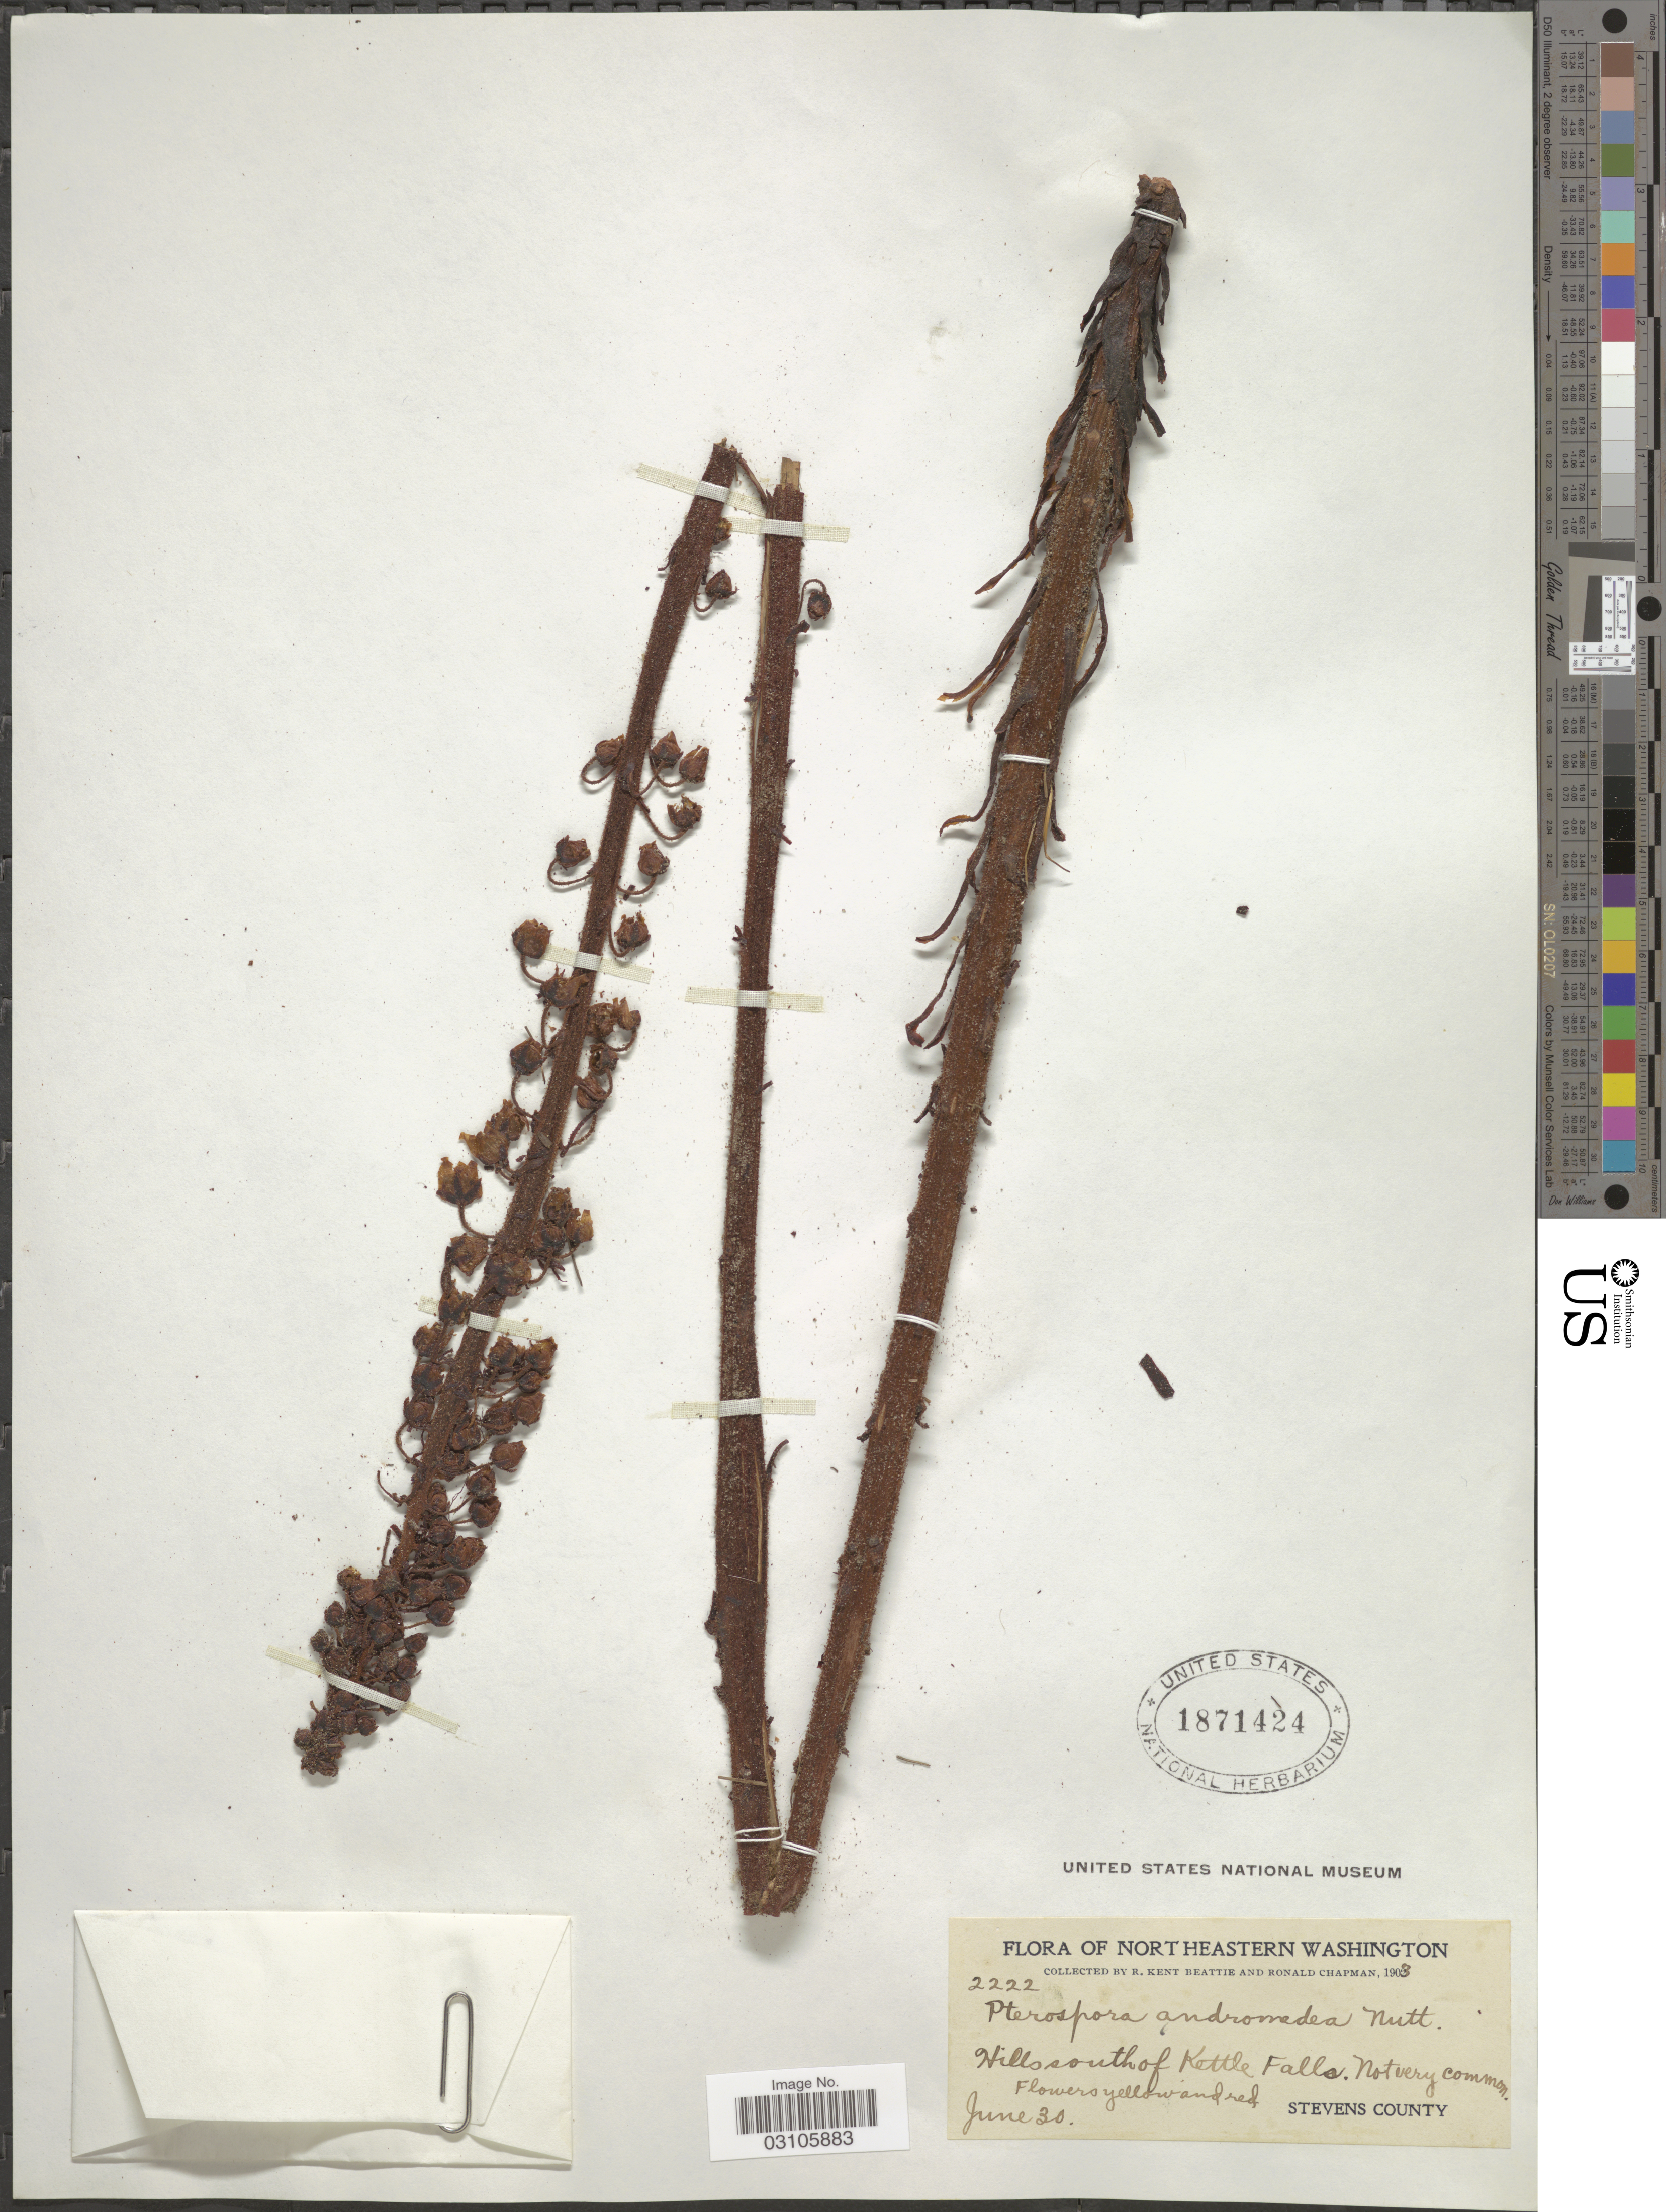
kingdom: Plantae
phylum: Tracheophyta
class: Magnoliopsida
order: Ericales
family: Ericaceae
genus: Pterospora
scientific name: Pterospora andromedea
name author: Nutt.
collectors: R. K. Beattie & R. Chapman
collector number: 2222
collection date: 1903-06-30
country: United States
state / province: Washington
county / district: Stevens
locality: Northeastern Washington. Hills south of Kettle Falls. Stevens County.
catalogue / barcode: US 1871424